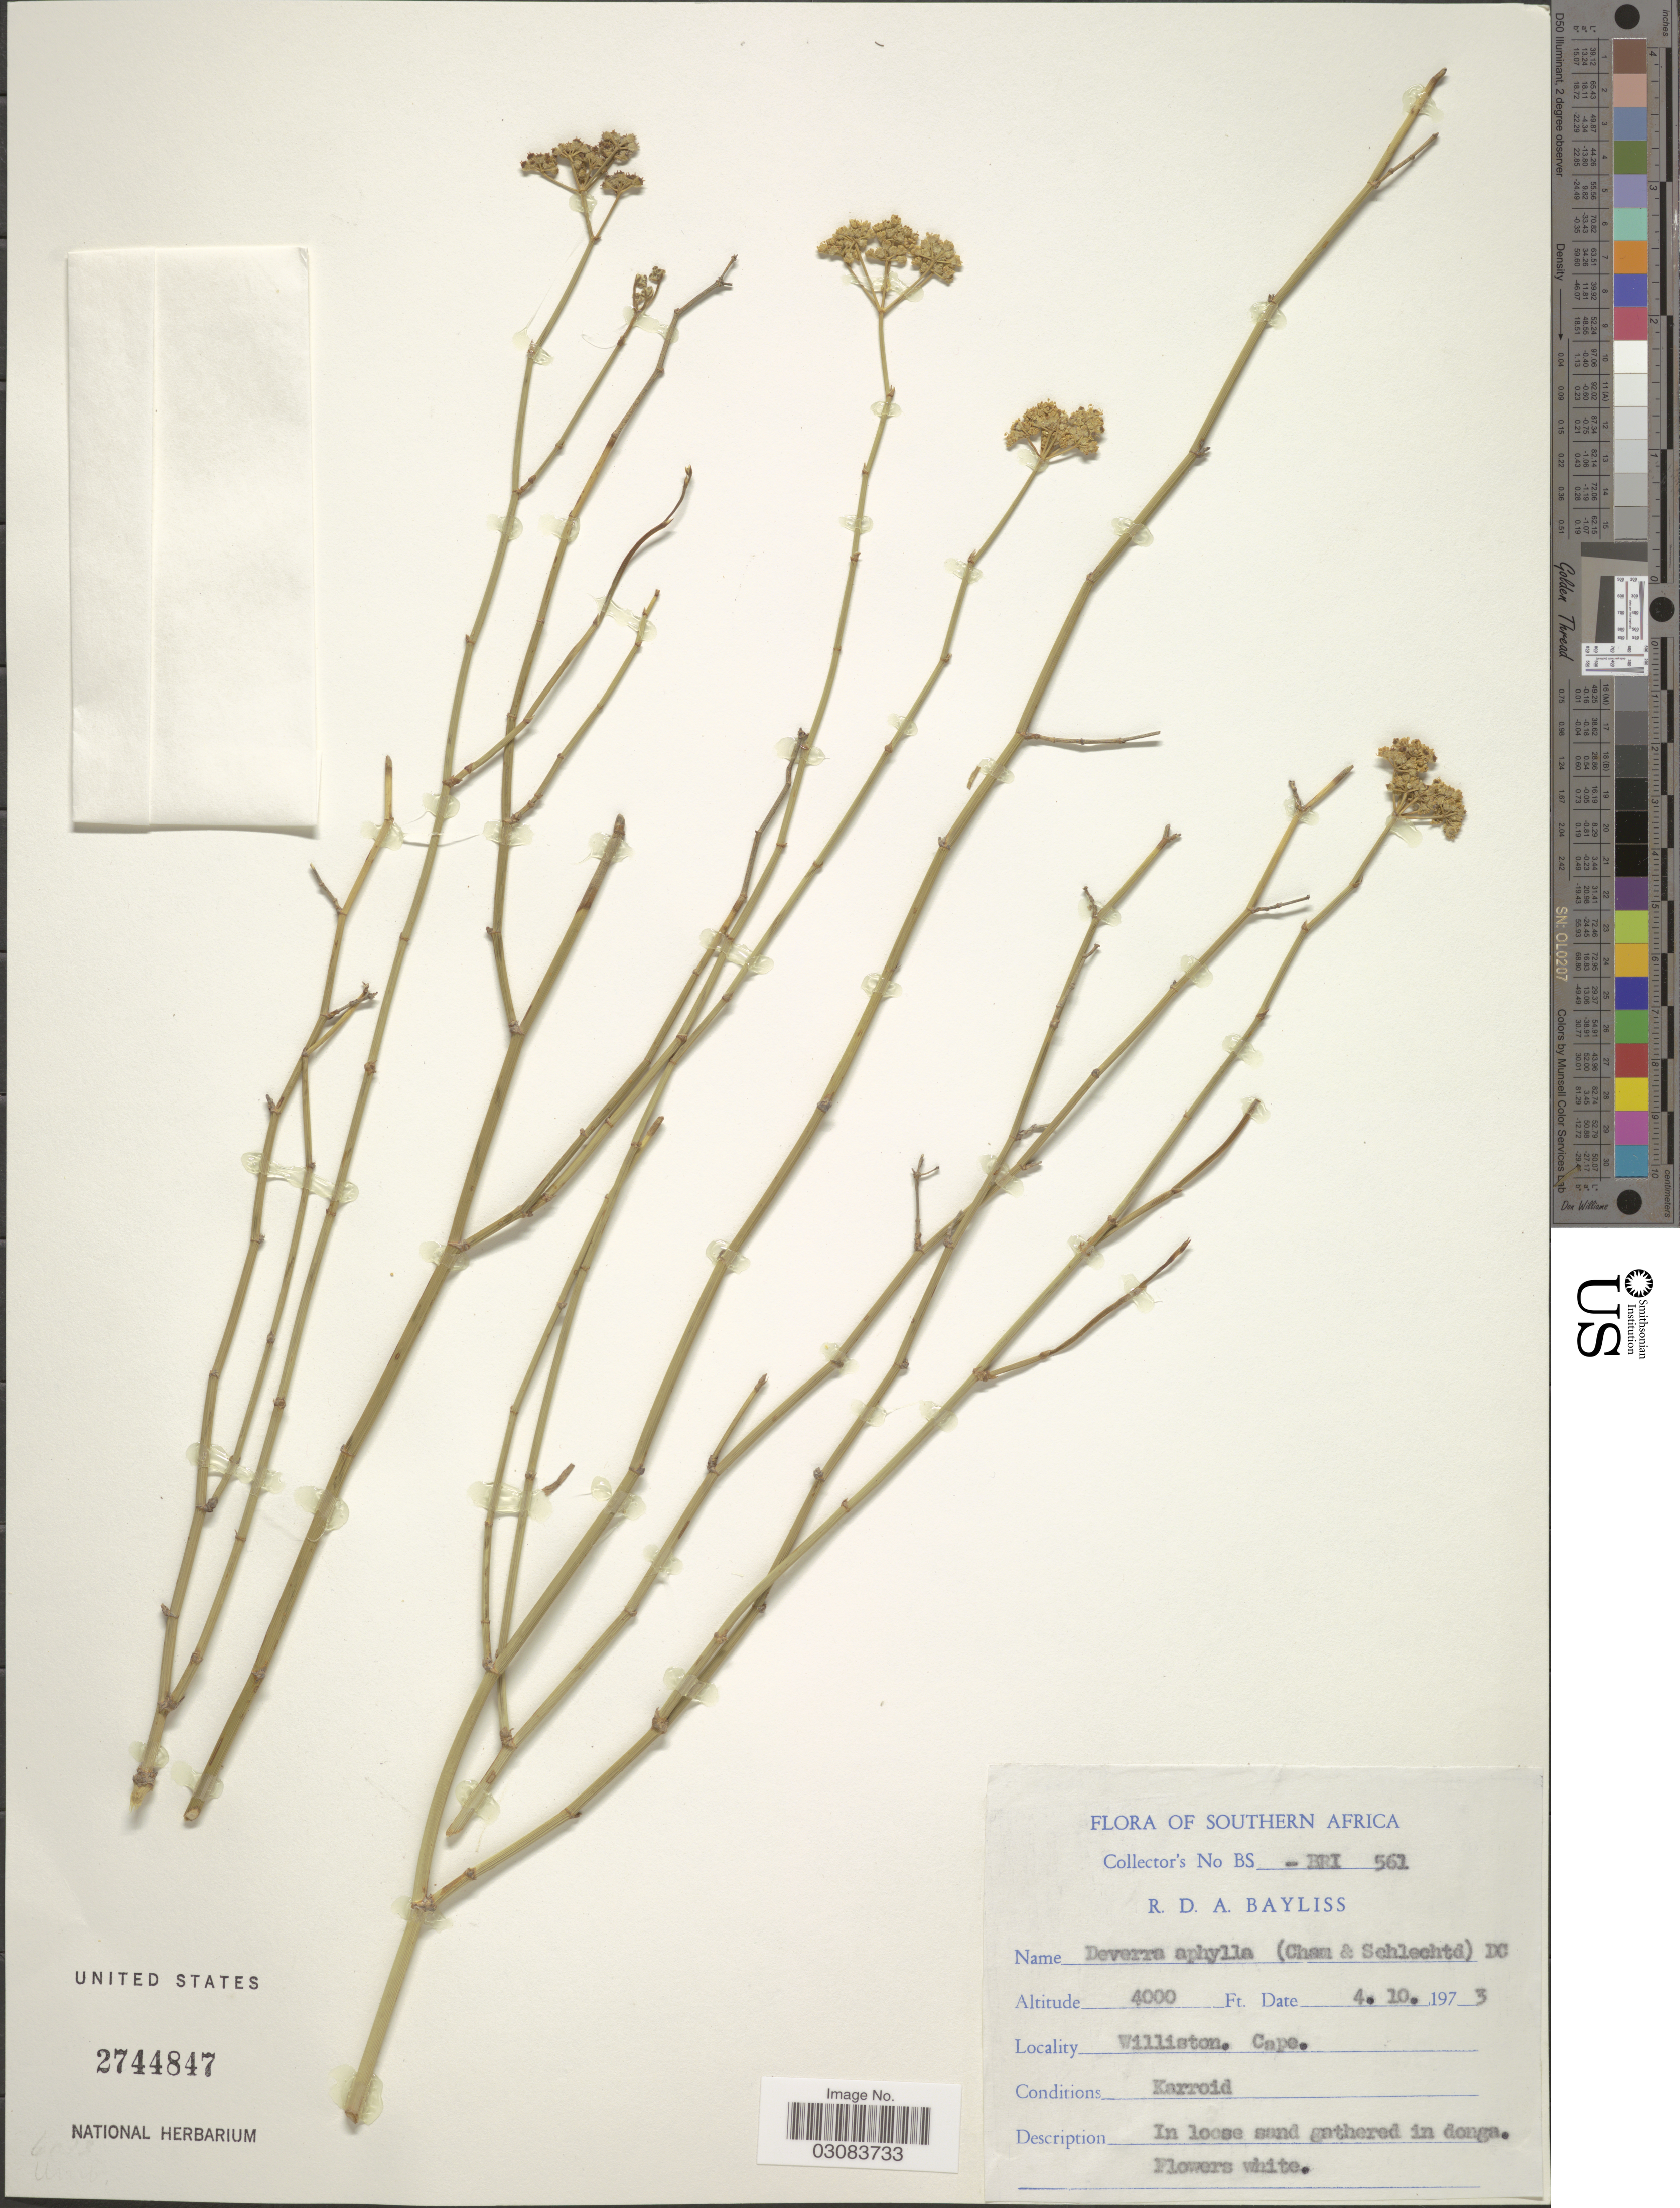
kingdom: Plantae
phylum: Tracheophyta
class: Magnoliopsida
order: Apiales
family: Apiaceae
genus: Deverra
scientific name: Deverra aphylla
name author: (Cham. & Schltdl.) DC.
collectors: R. Bayliss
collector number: BS - BRI 561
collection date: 1973-10-04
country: South Africa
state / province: Northern Cape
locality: Southern Africa. Williston. Cape.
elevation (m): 1219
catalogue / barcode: US 2744847